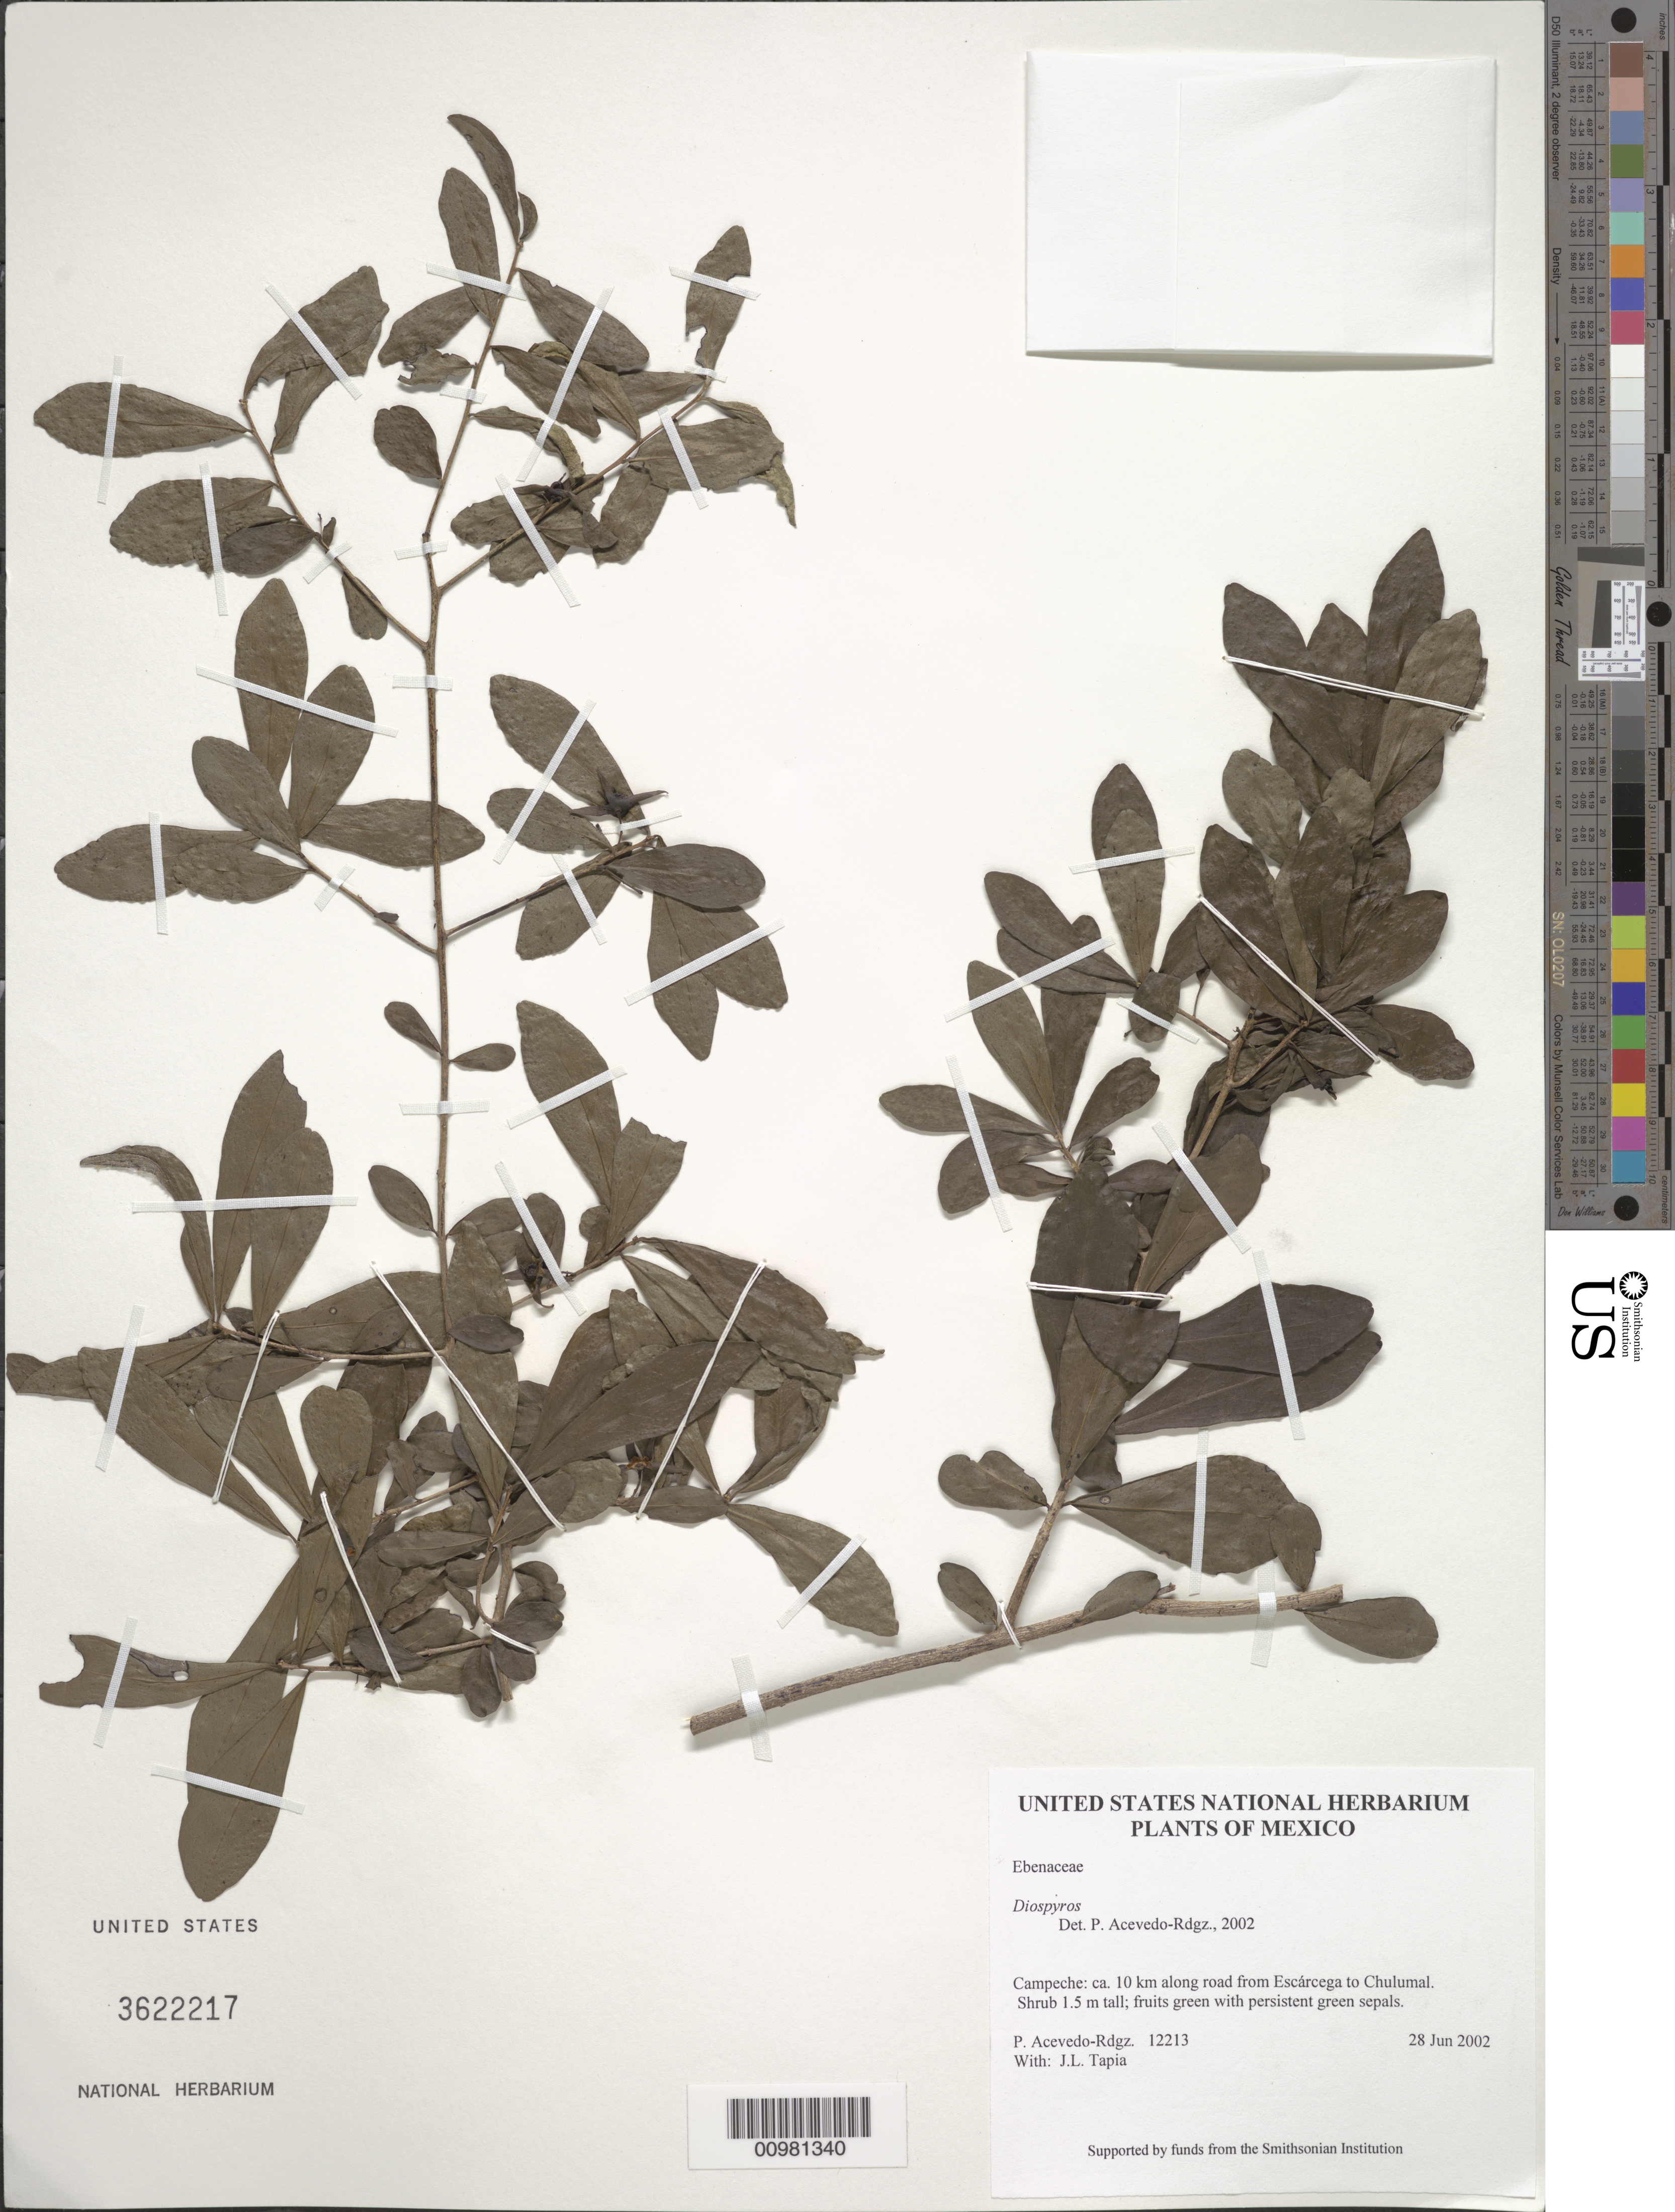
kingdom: Plantae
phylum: Tracheophyta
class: Magnoliopsida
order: Ericales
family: Ebenaceae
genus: Diospyros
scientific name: Diospyros sp.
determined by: Acevedo-Rodríguez, P., (BOT), Smithsonian Institution - National Museum of Natural History (UNITED STATES)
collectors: P. Acevedo-Rodr. & J. L. Tapia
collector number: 12213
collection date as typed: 28 Jun 2002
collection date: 2002-06-28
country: Mexico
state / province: Campeche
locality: Campeche: ca. 10 km along road from Escárcega to Chulumal.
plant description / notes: US, MO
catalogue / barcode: US 3622217